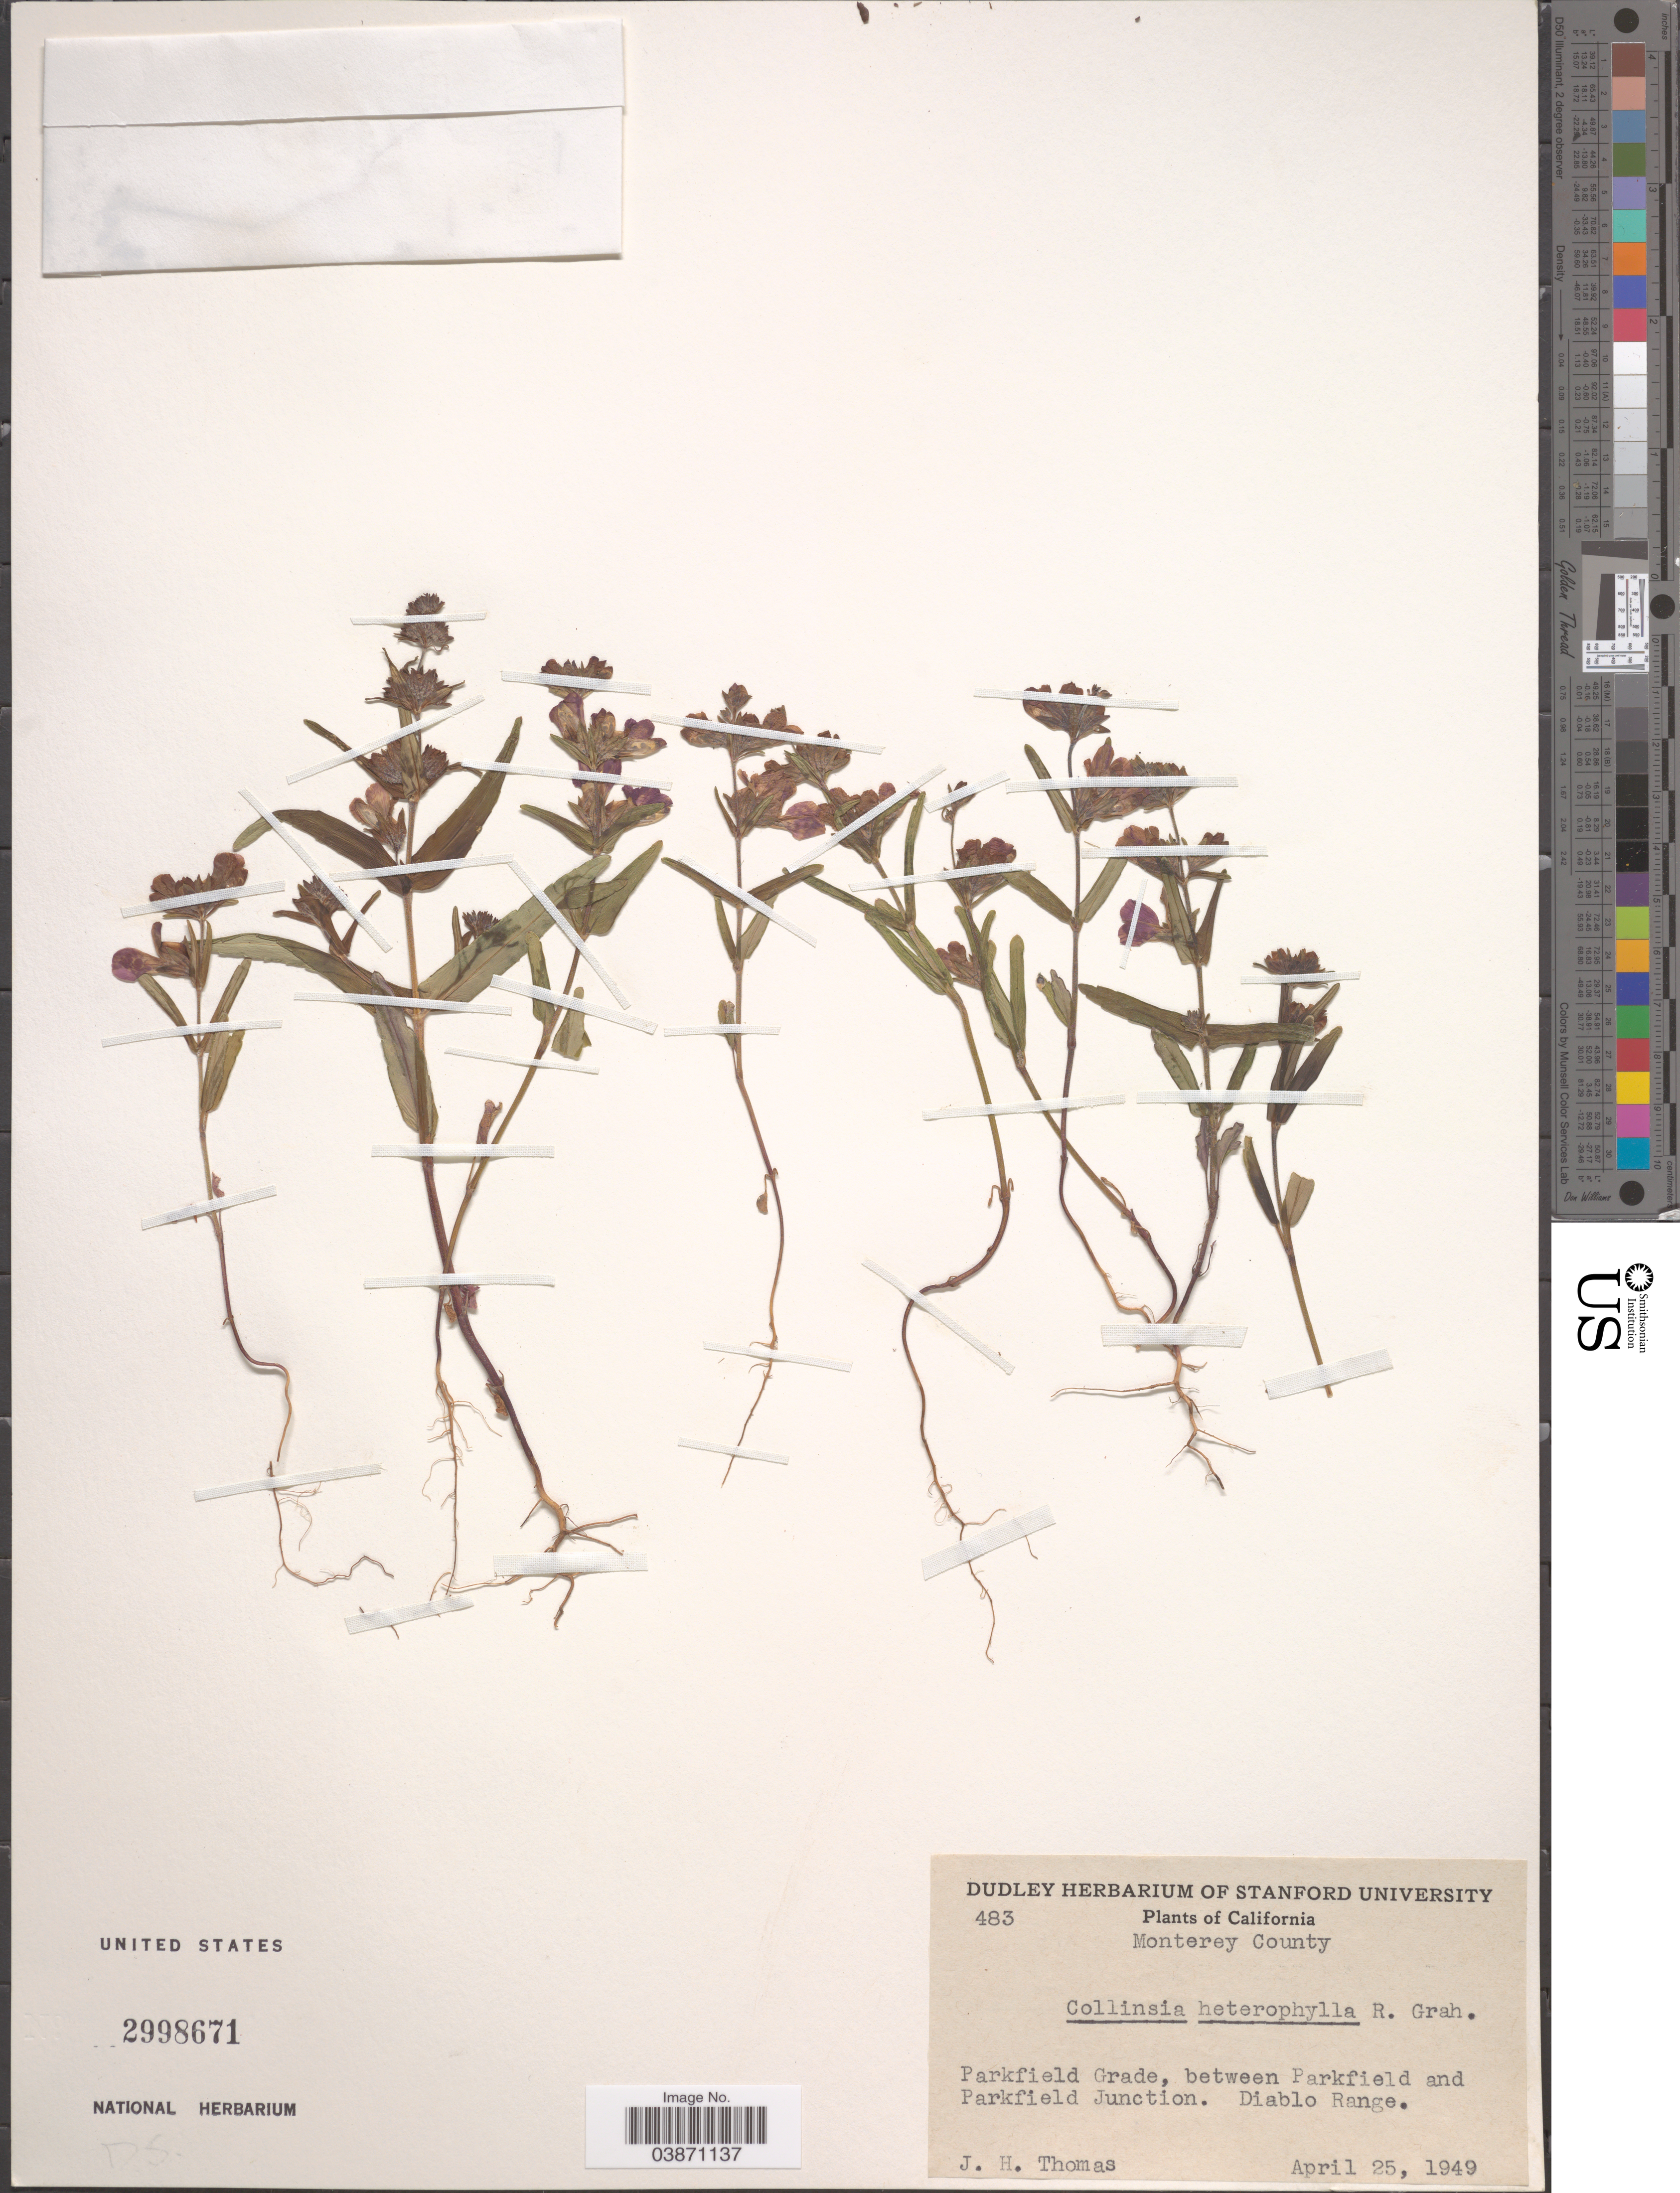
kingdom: Plantae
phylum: Tracheophyta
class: Magnoliopsida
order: Lamiales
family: Plantaginaceae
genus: Collinsia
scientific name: Collinsia heterophylla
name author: Buist ex Graham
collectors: J. H. Thomas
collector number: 483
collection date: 1949-04-25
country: United States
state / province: California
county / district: Monterey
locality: Monterey County. Parkfield Grade, between Parkfield and Parkfield Junction. Diablo Range.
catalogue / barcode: US 2998671